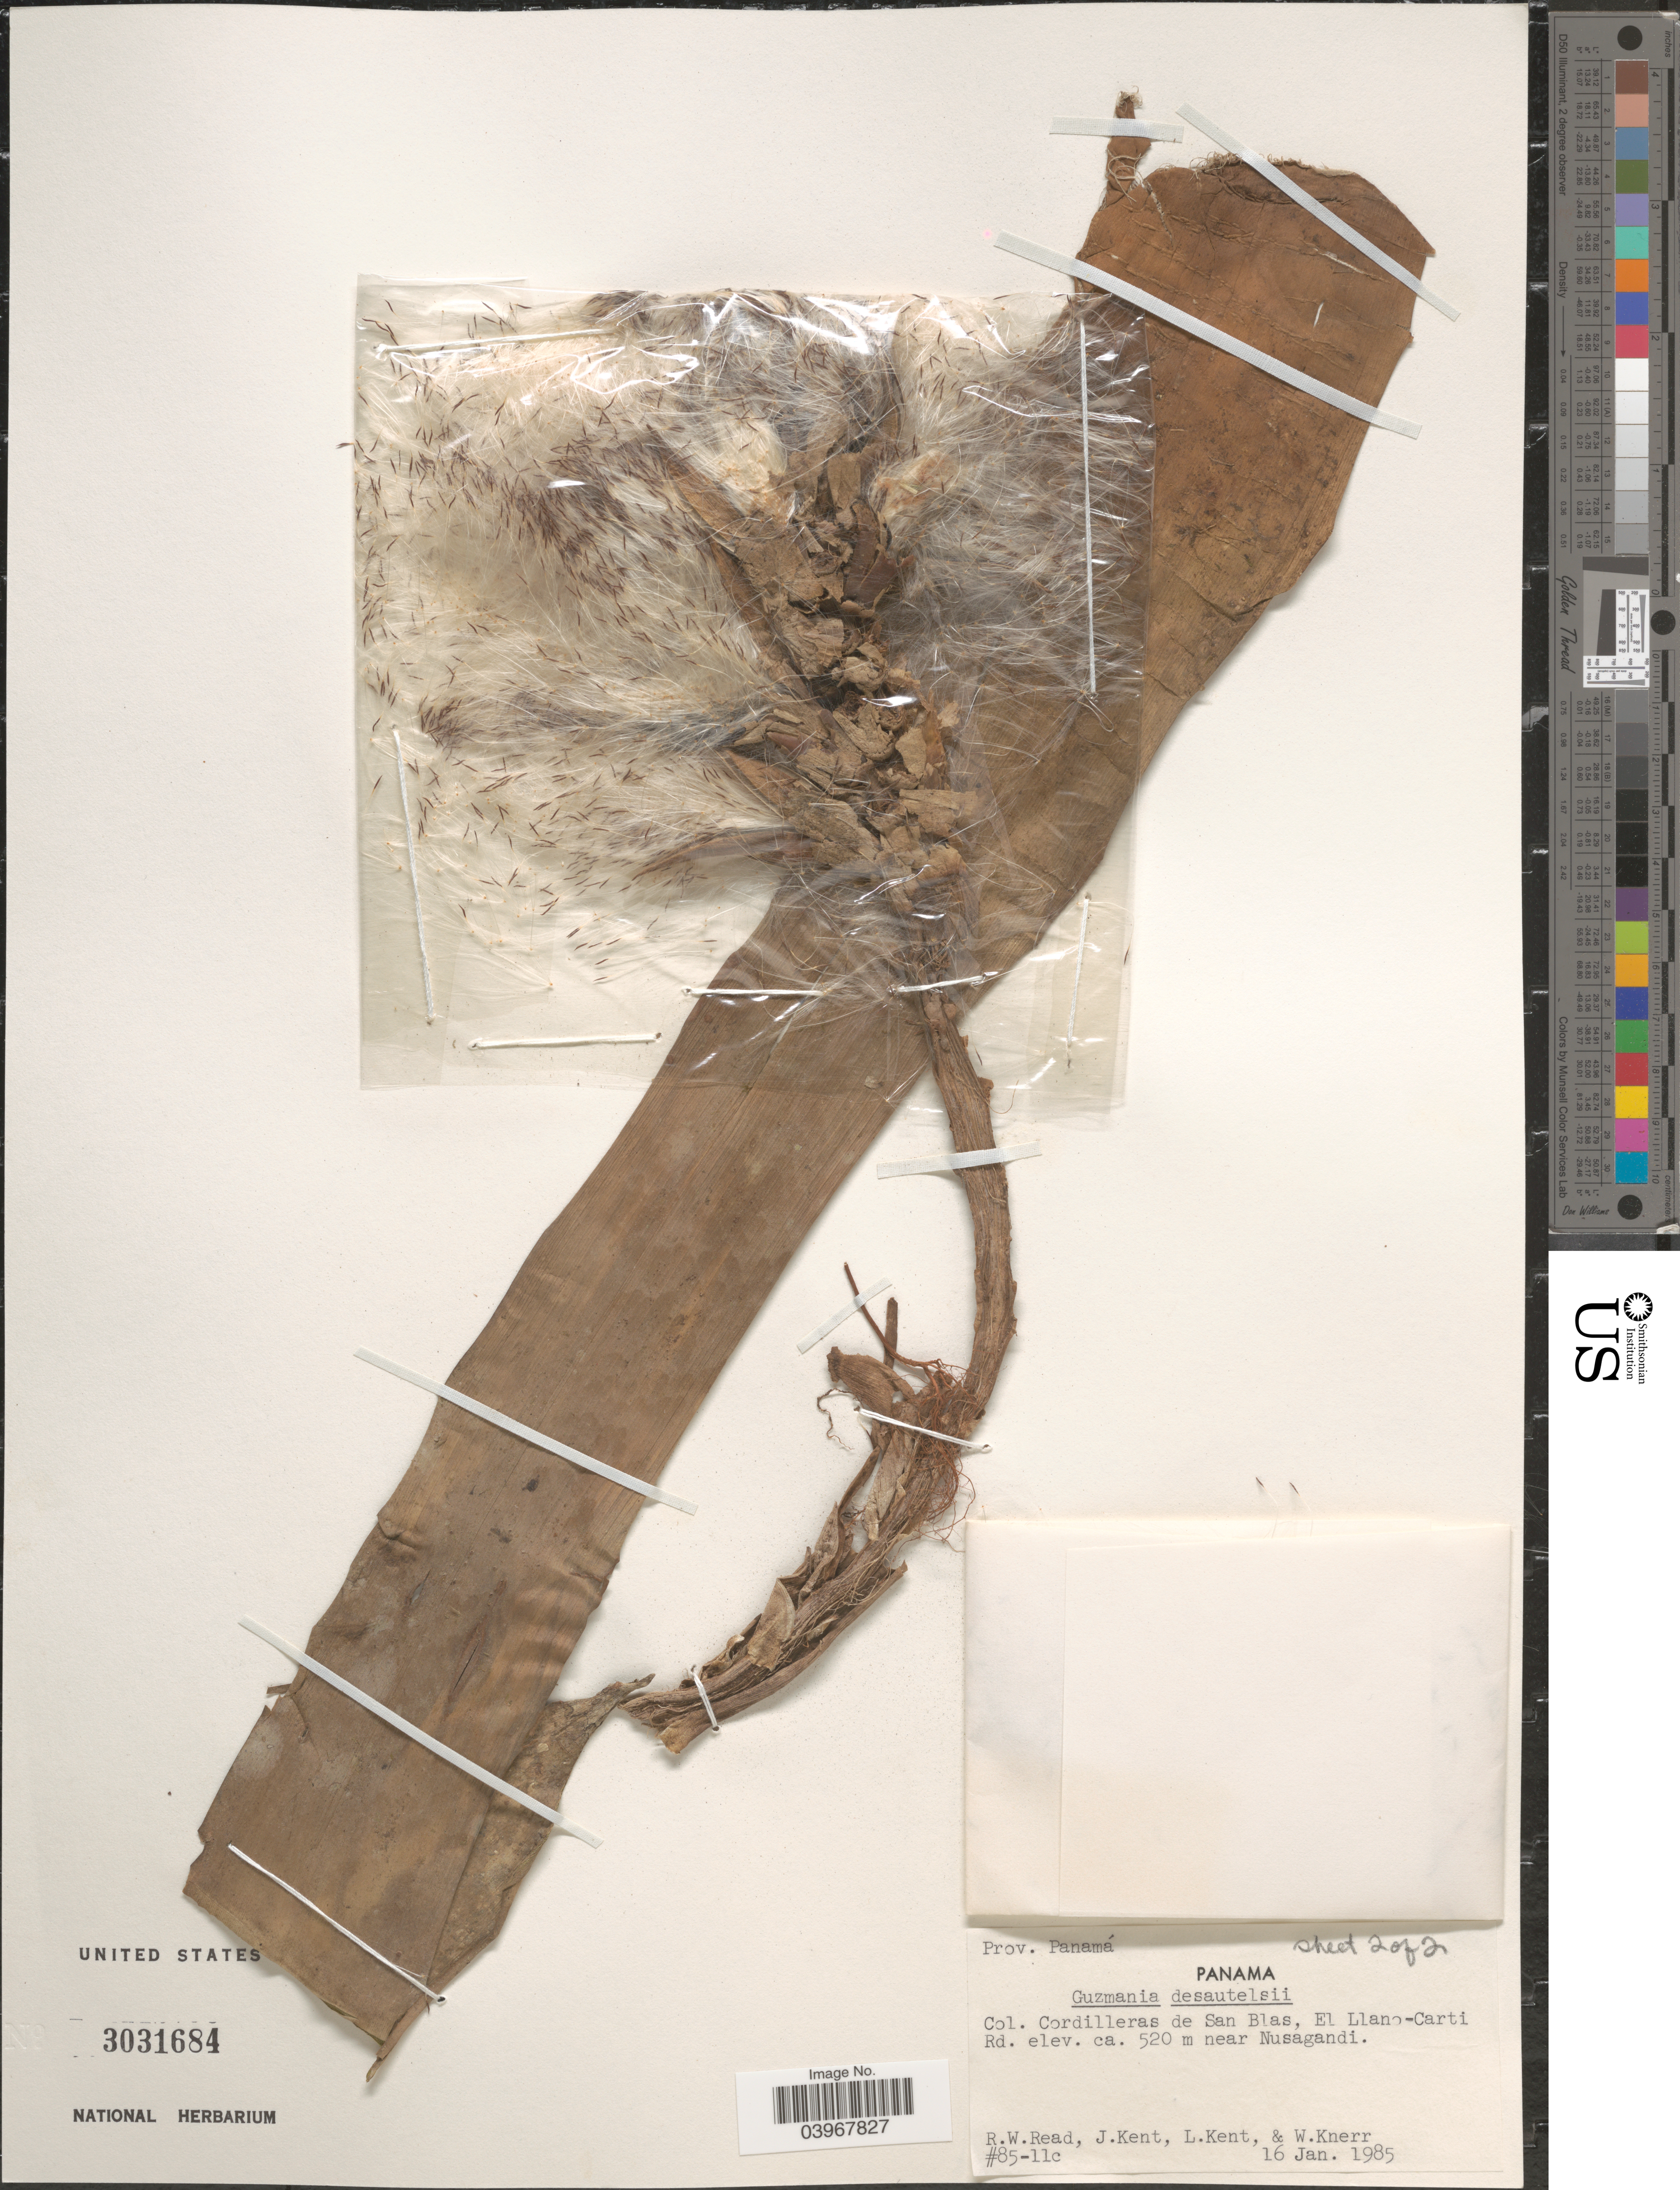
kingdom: Plantae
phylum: Tracheophyta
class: Liliopsida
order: Poales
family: Bromeliaceae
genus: Guzmania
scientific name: Guzmania desautelsii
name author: Read & L.B. Sm.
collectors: R. W. Read, J. Kent, L. Kent & W. Knerr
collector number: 85-11c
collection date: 1985-01-16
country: Panama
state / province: Panamá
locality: Col. Cordilleras de San Blas, El Llano-Carti Rd. near Nusagandi.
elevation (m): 520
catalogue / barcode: US 3031684